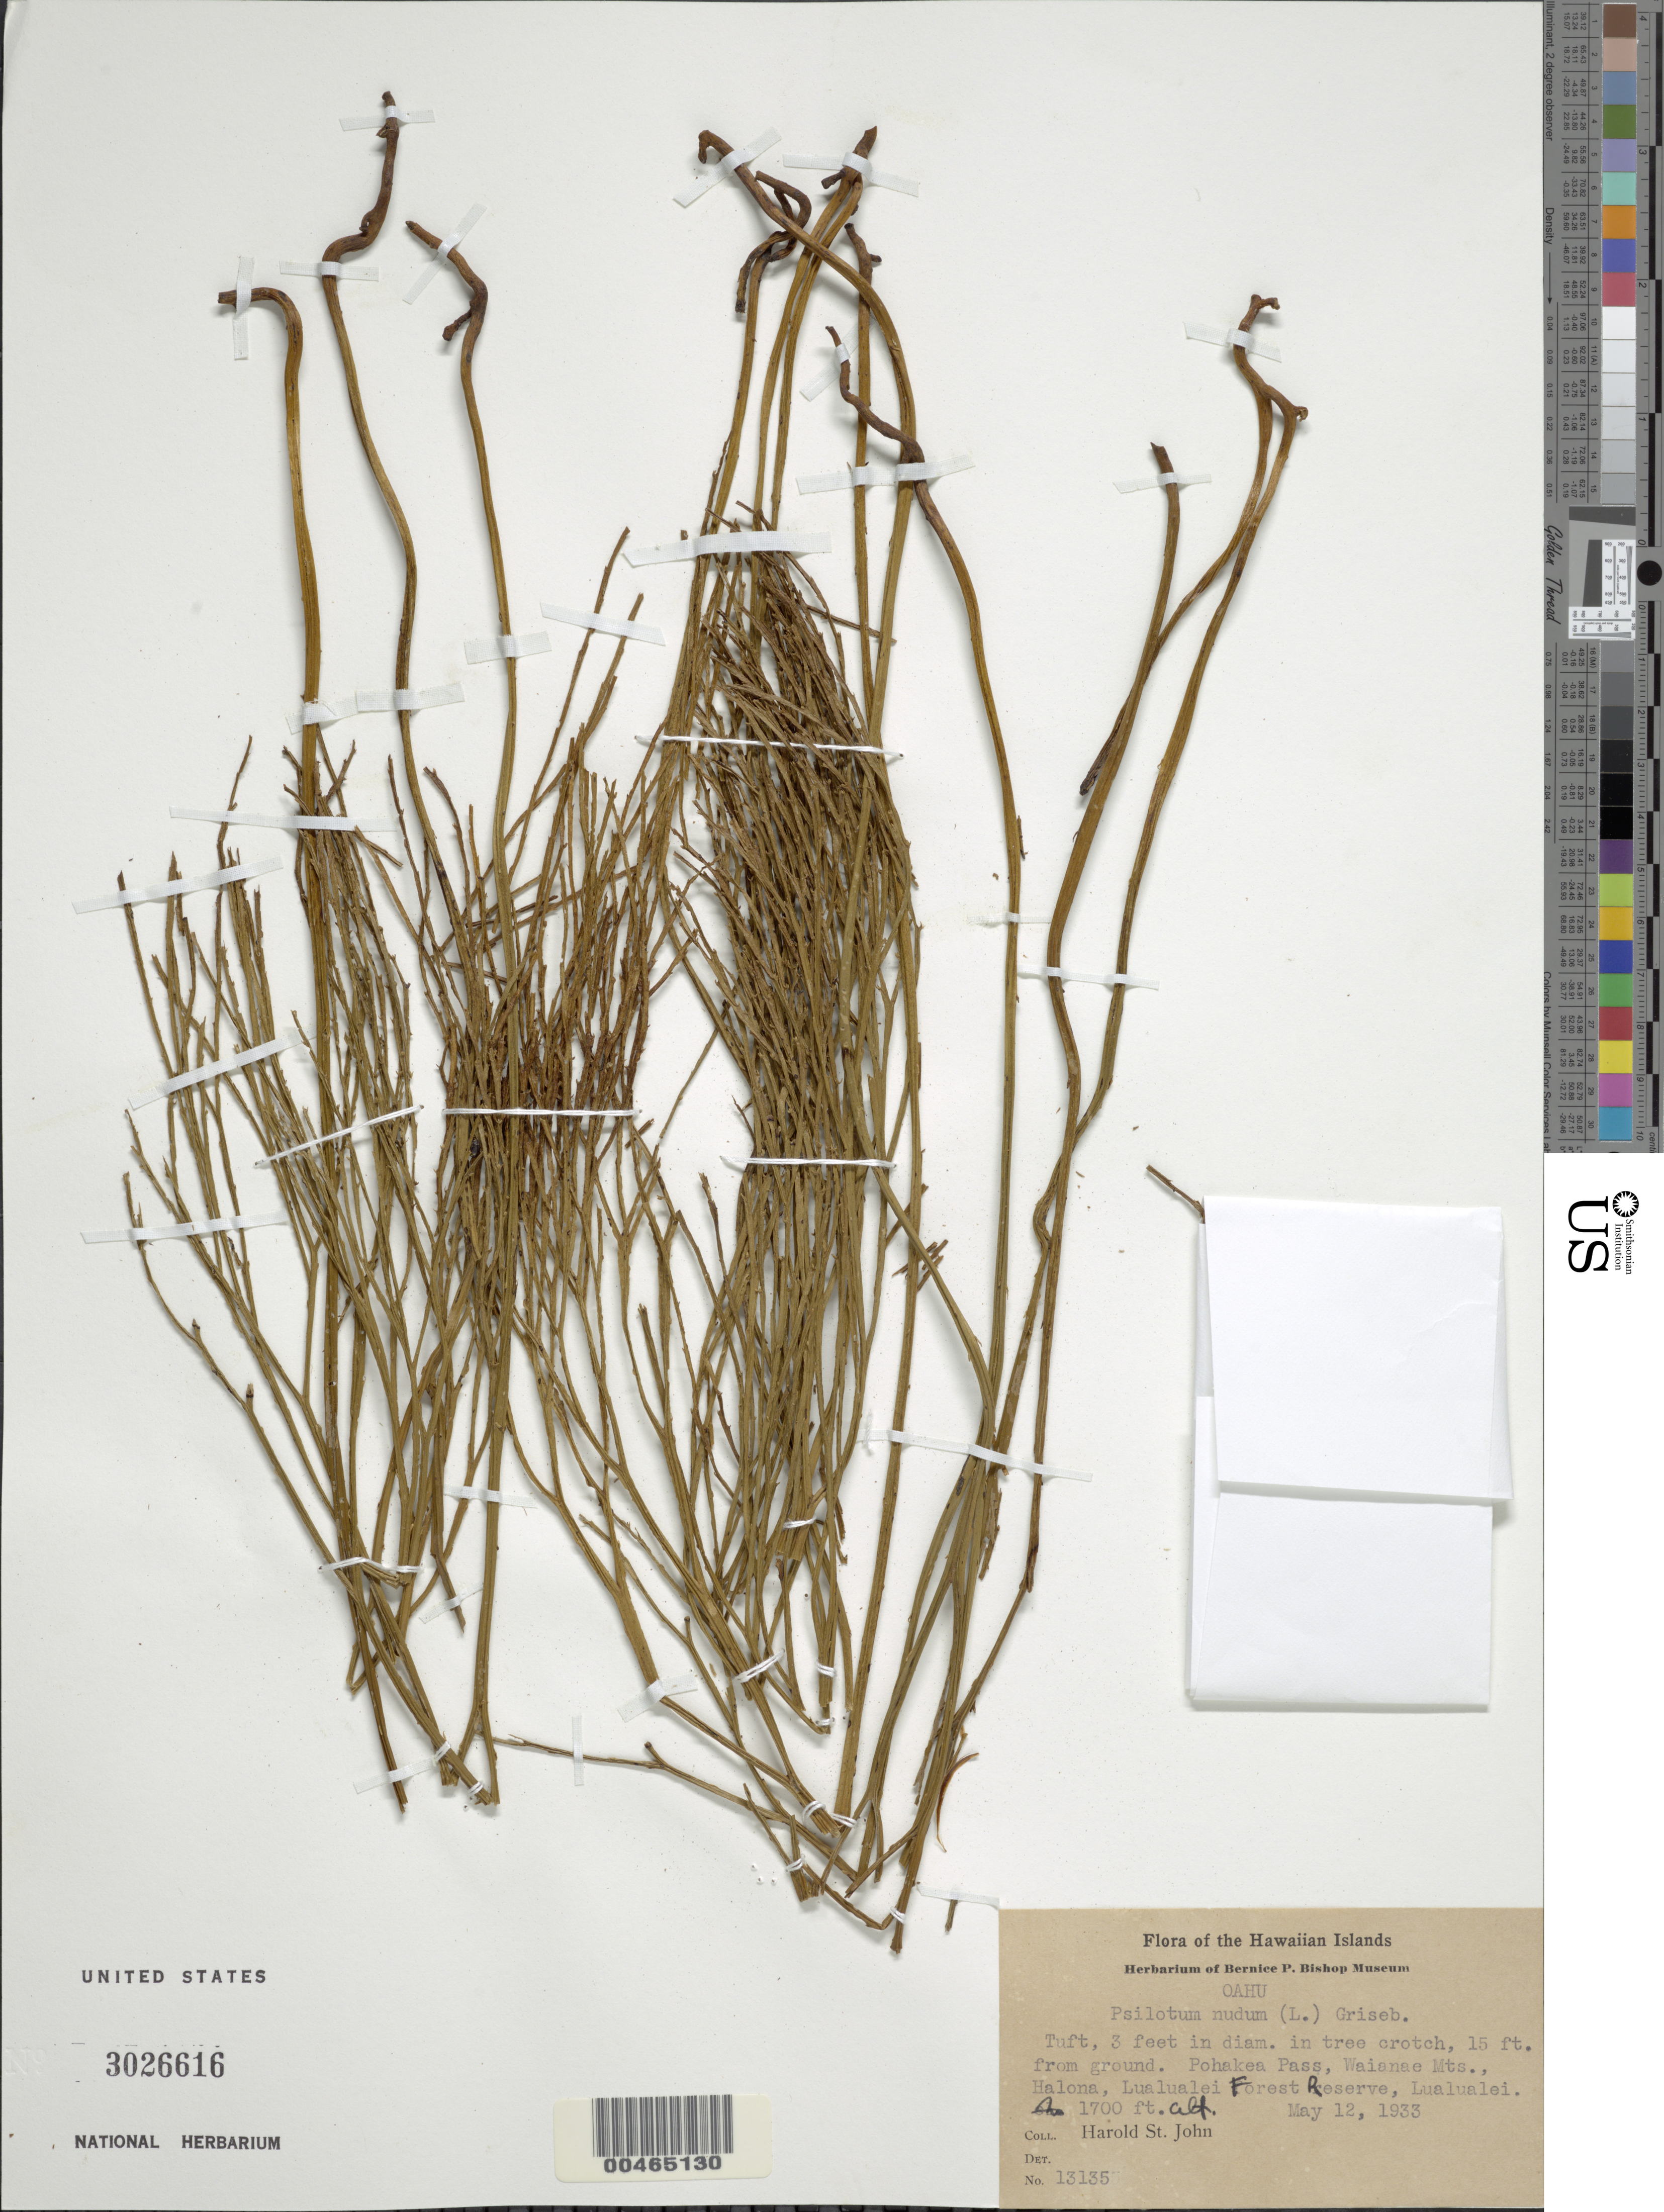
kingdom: Plantae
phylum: Tracheophyta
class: Polypodiopsida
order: Psilotales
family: Psilotaceae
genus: Psilotum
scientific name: Psilotum nudum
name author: (L.) P. Beauv.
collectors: H. St. John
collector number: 13135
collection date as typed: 12 May 1933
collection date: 1933-05-12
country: United States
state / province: Hawaii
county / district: Honolulu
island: Oahu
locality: Pohakea Pass, Waianae Mountains, Halona, Lualualei Forest Reserve, Lualualei, Oahu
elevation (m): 518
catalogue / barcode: US 3026616